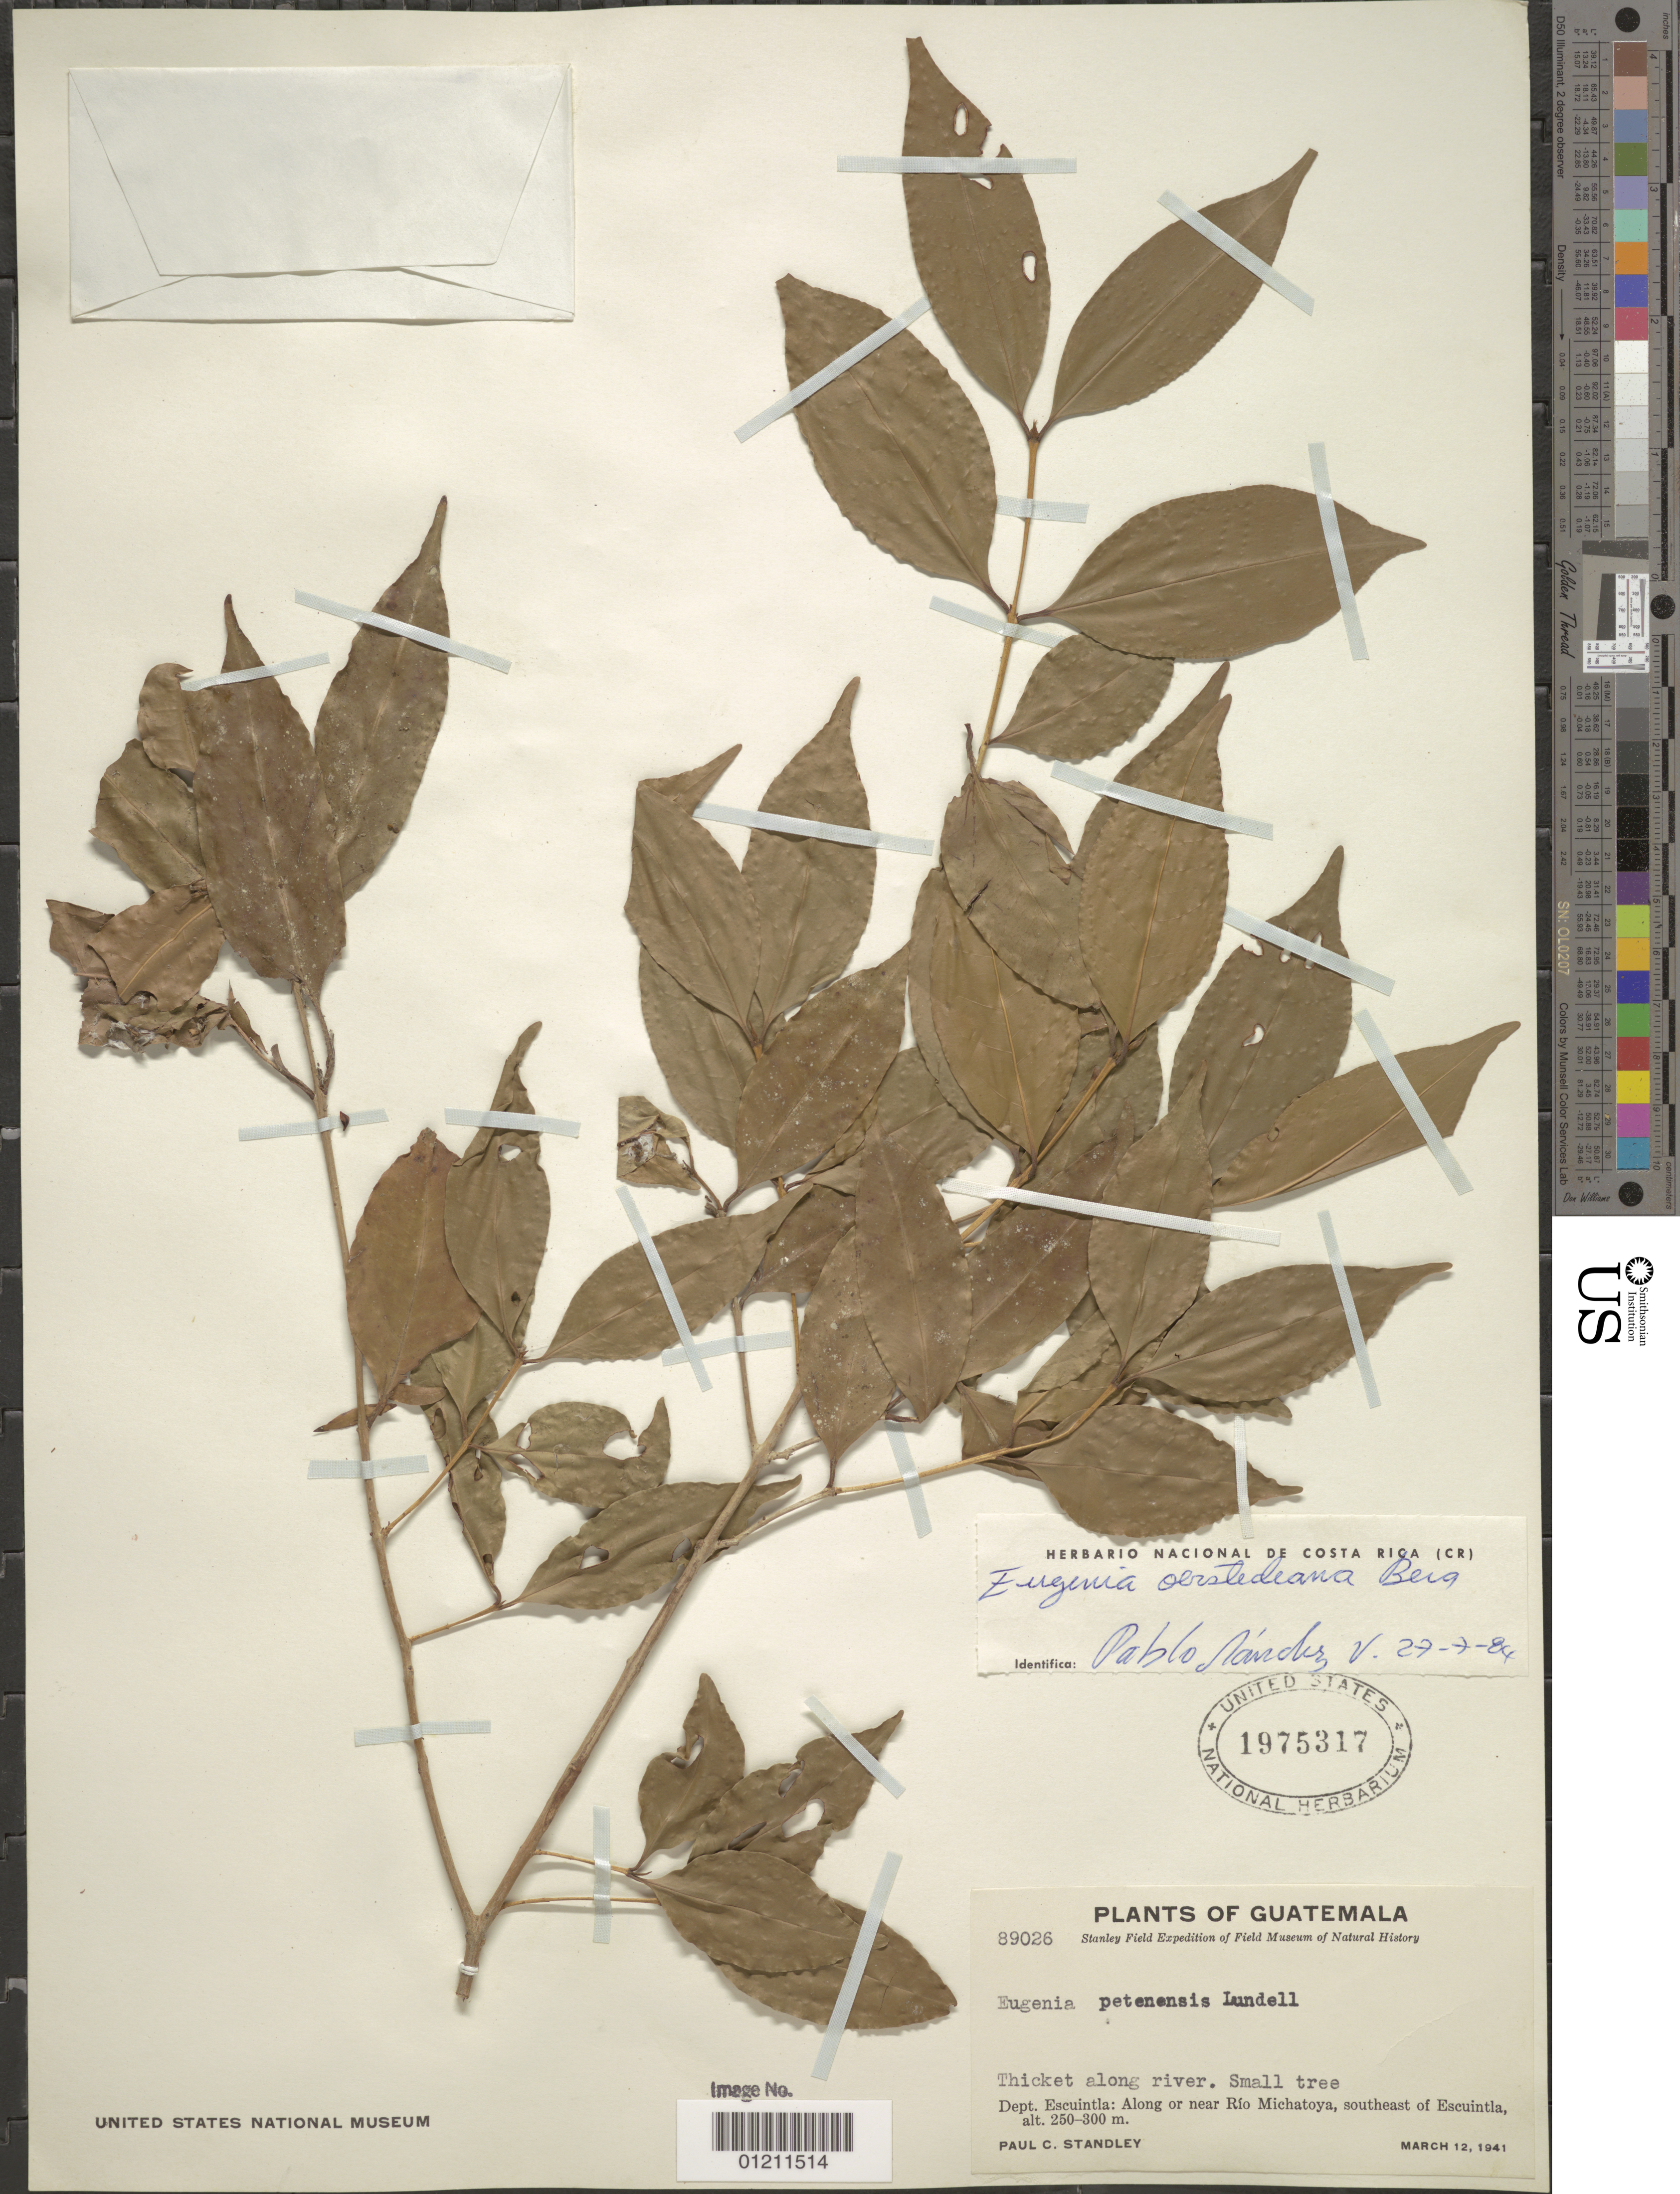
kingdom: Plantae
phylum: Tracheophyta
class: Magnoliopsida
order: Myrtales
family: Myrtaceae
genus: Eugenia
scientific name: Eugenia oerstediana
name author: O. Berg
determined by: Sánchez Vindas, P. E.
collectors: P. C. Standley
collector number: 89026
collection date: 1941-03-12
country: Guatemala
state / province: Escuintla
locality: Along or near Rio Michatoya, soytheast of Escuintla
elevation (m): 250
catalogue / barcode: US 1975317